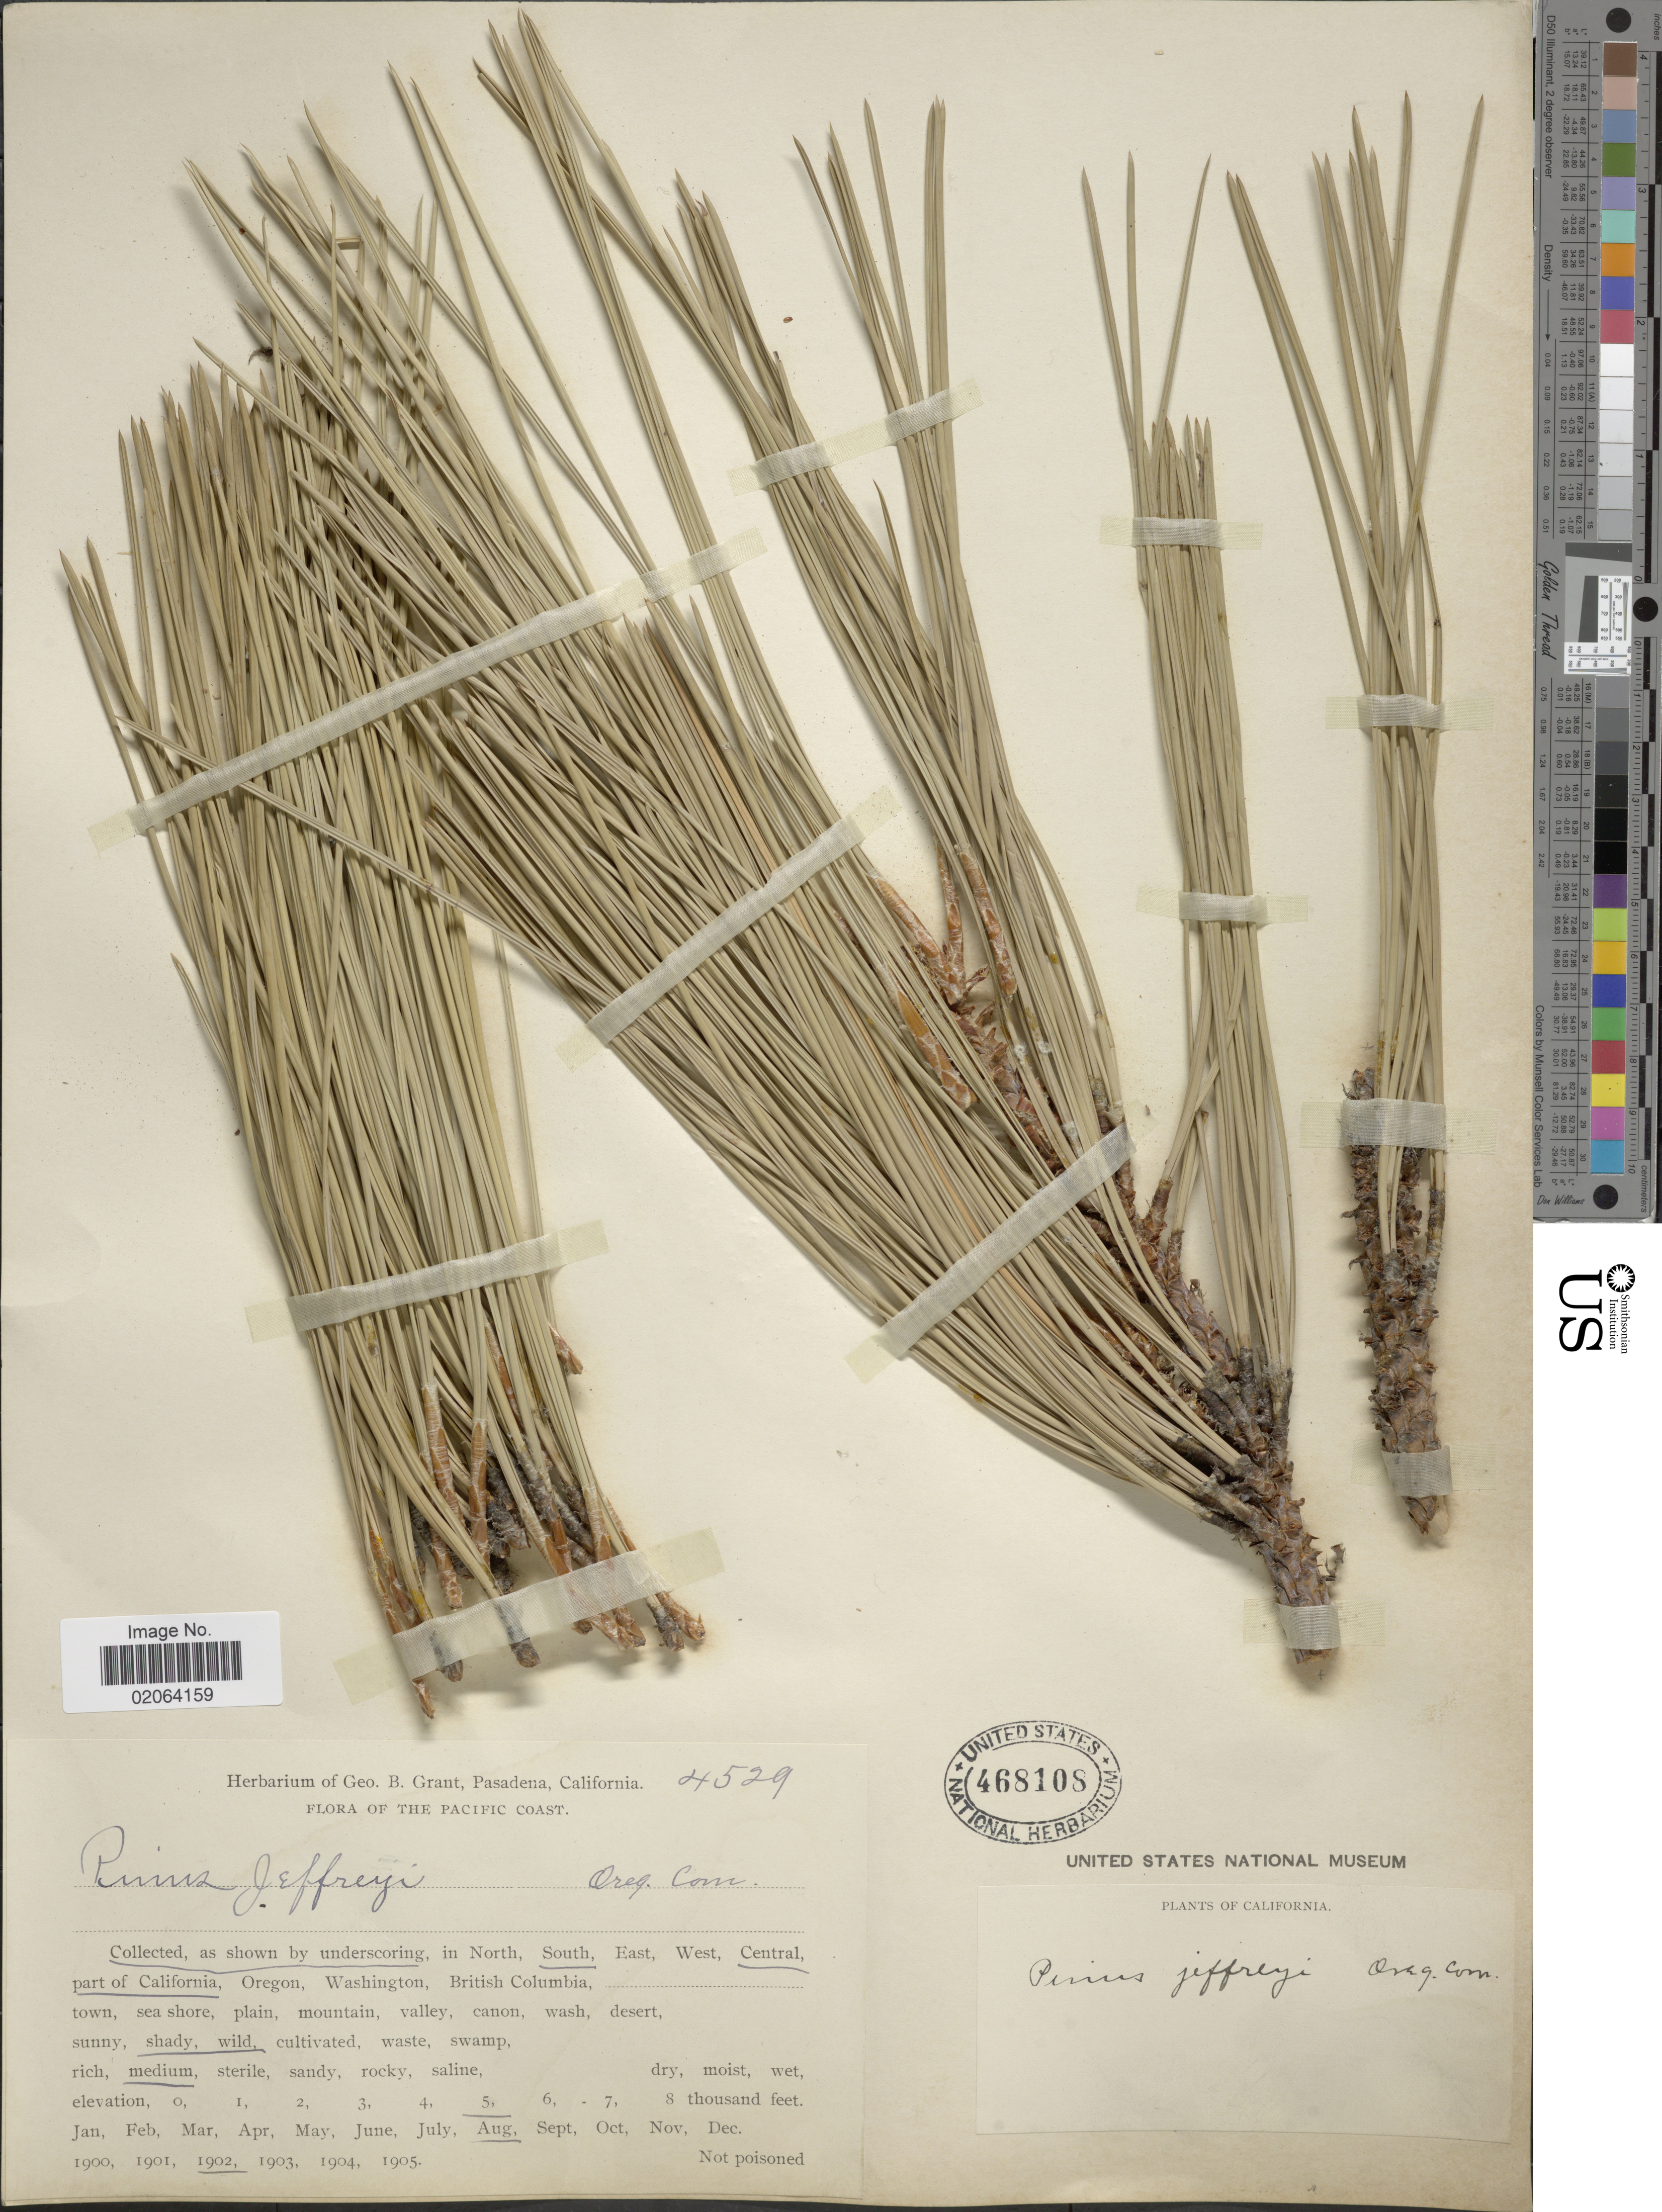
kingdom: Plantae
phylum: Tracheophyta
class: Pinopsida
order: Pinales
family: Pinaceae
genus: Pinus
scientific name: Pinus jeffreyi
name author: Balf.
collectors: ex herb. Geo. B. Grant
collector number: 4529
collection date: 1902-08-05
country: United States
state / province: California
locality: Pacific Coast. Central part of California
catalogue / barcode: US 468108